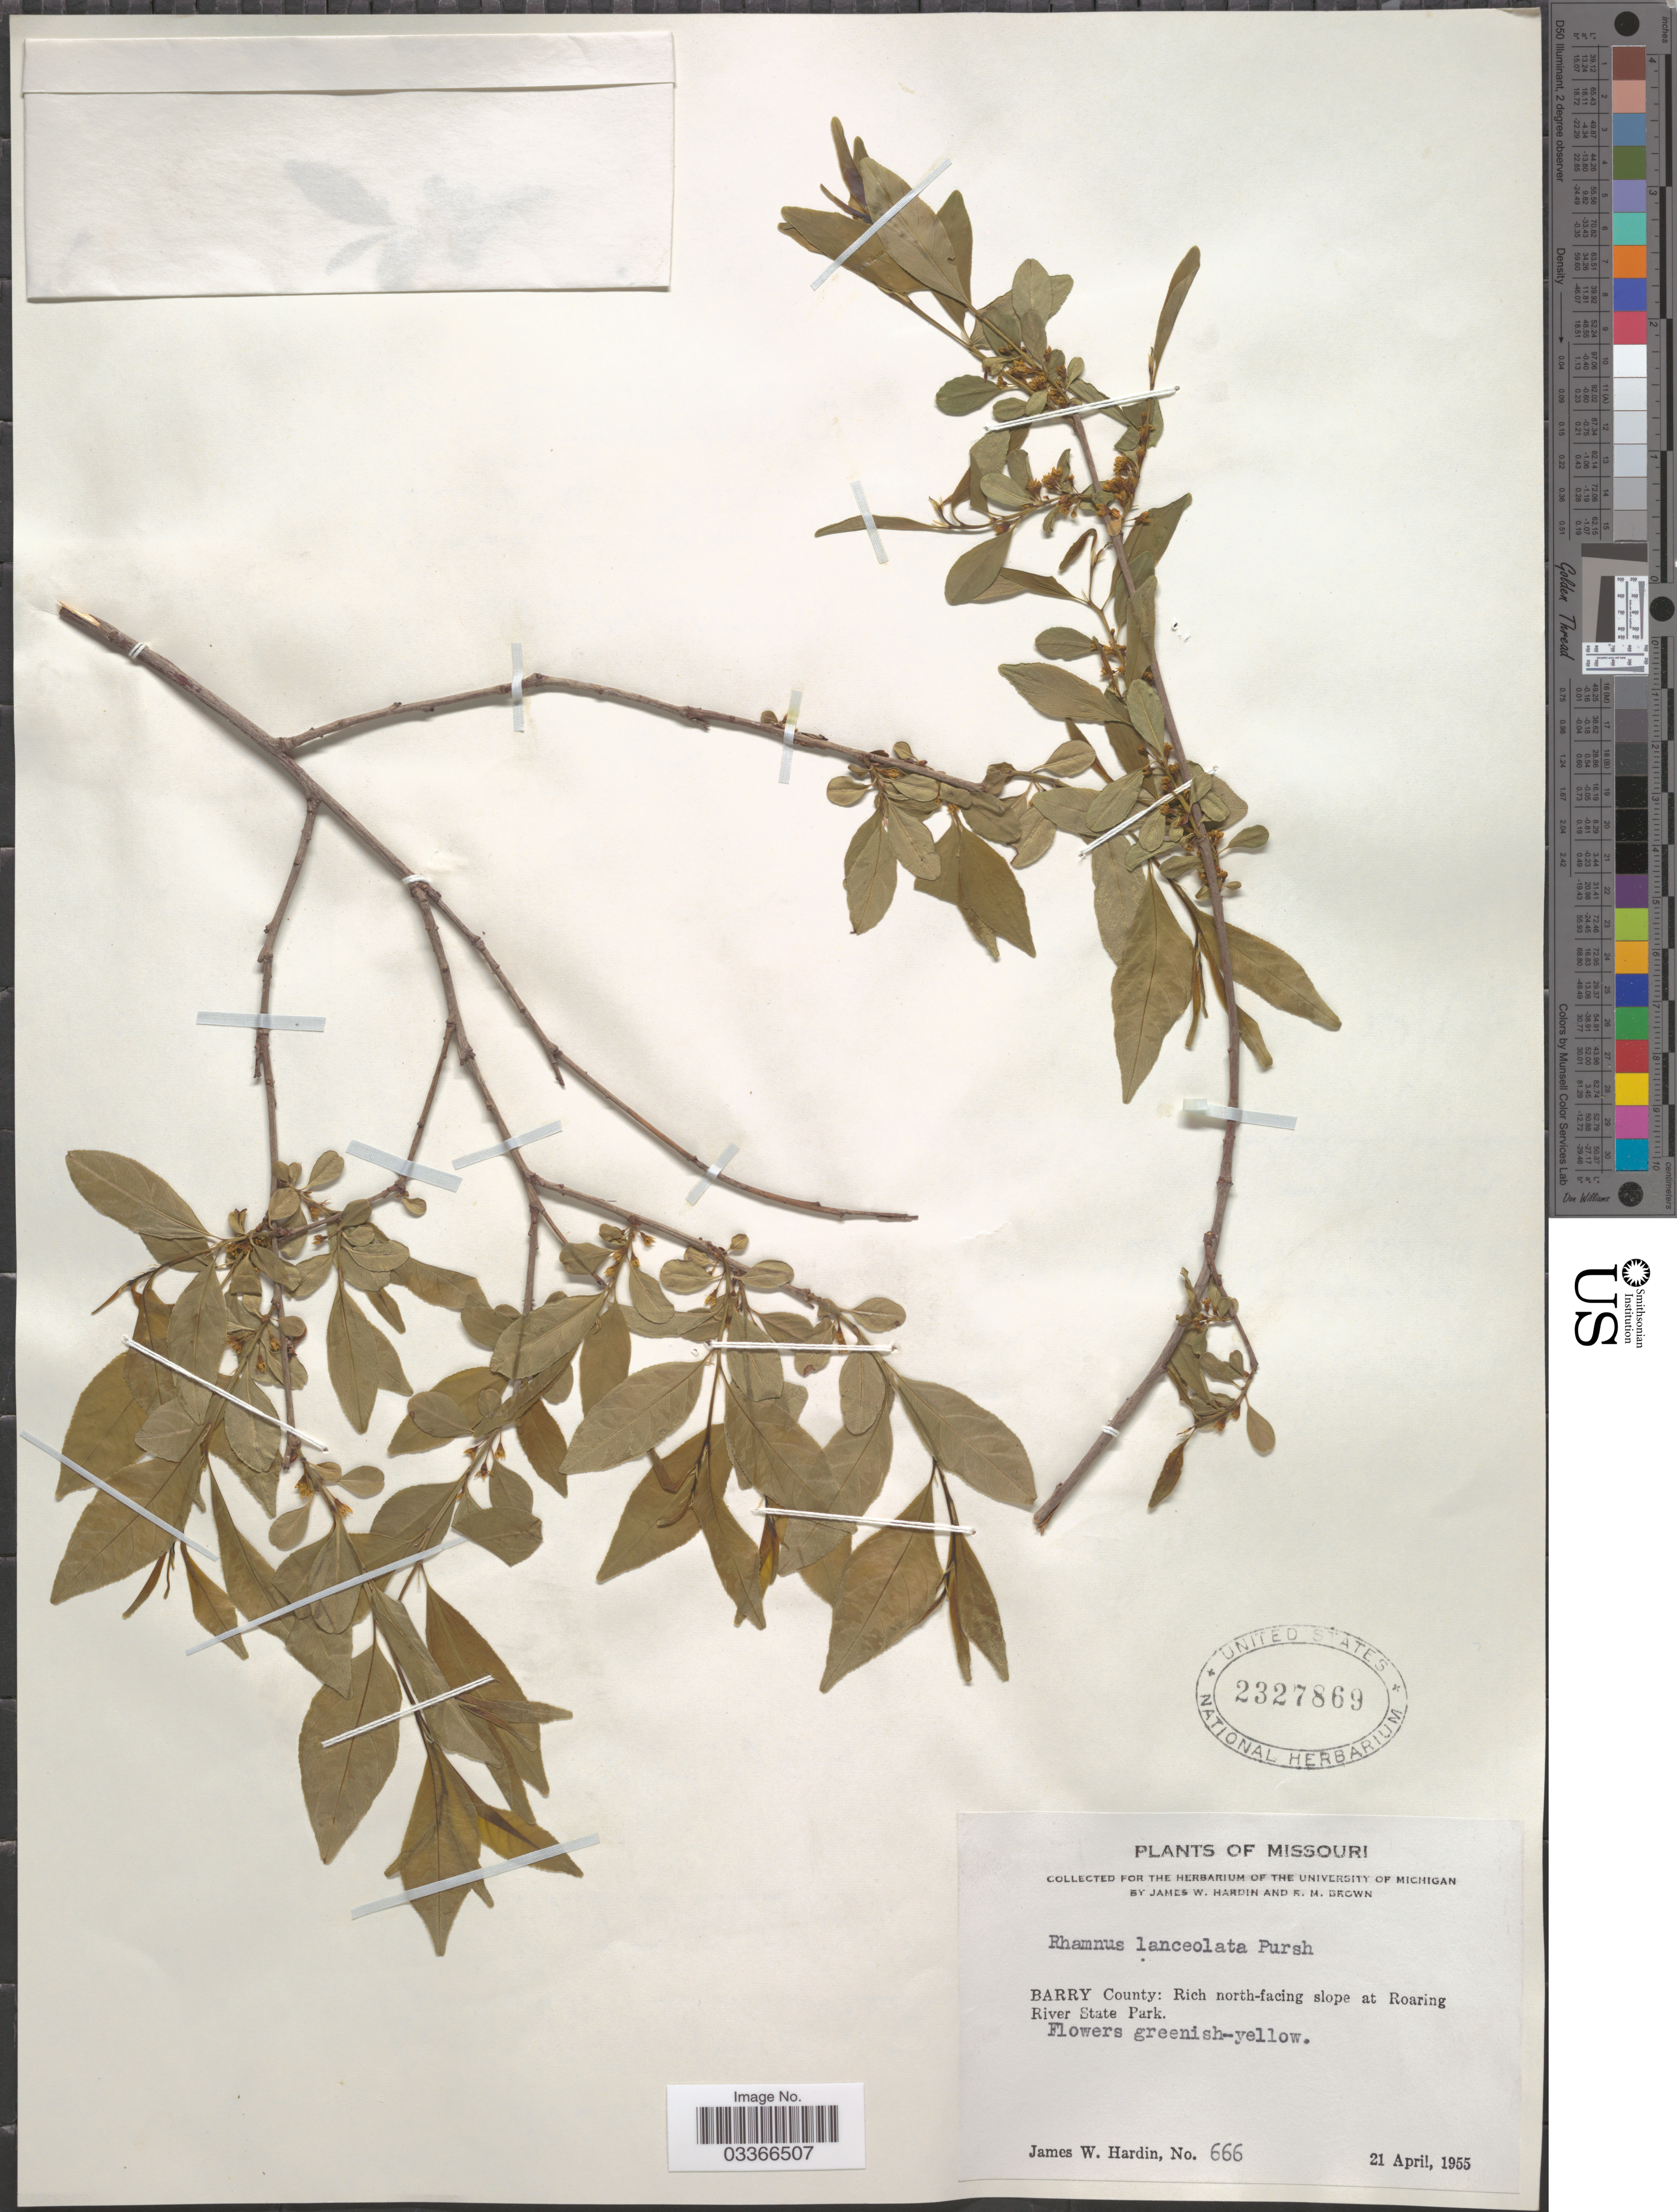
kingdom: Plantae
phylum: Tracheophyta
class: Magnoliopsida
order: Rosales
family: Rhamnaceae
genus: Rhamnus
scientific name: Rhamnus lanceolata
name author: Pursh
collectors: J. W. Hardin & R. Brown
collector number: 666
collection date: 1955-04-21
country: United States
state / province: Missouri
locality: Barry County: Rich north-facing slope at Roaring River State Park.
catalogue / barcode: US 2327869